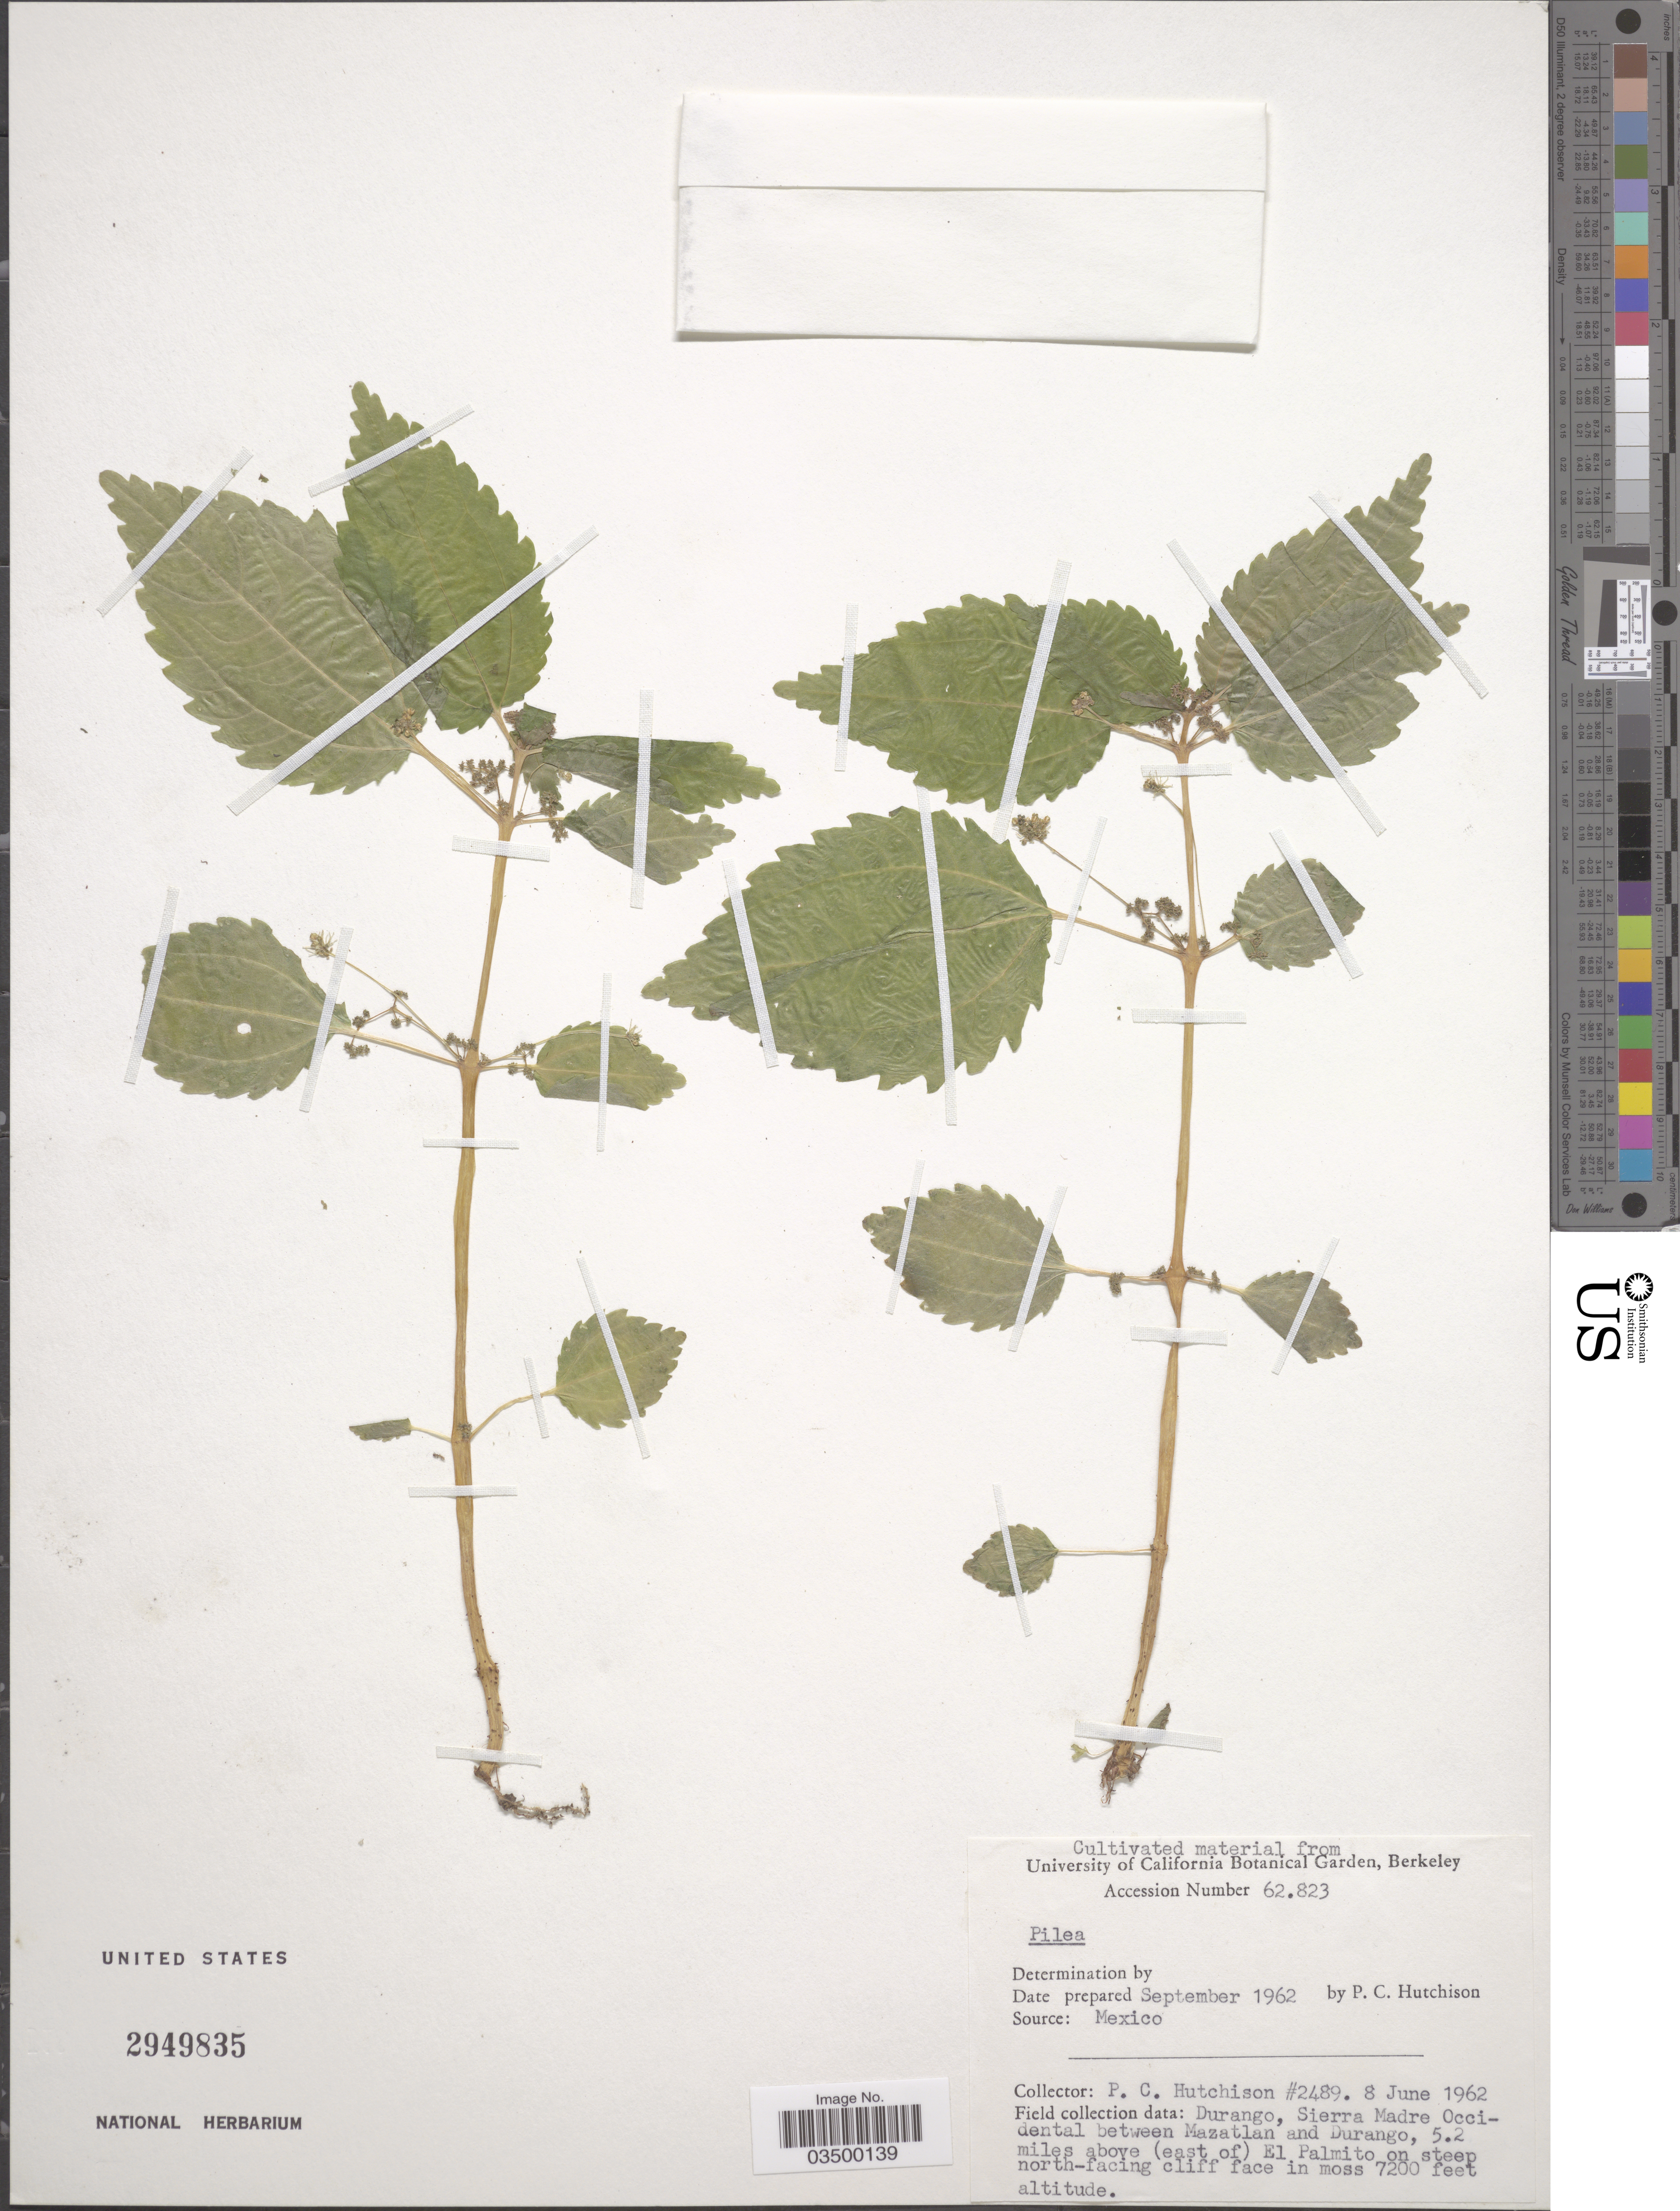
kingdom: Plantae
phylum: Tracheophyta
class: Magnoliopsida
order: Rosales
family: Urticaceae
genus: Pilea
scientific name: Pilea sp.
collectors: P. C. Hutchison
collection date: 1962-09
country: United States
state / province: California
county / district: Alameda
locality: University of California Botanical Garden, Berkeley.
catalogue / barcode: US 2949835